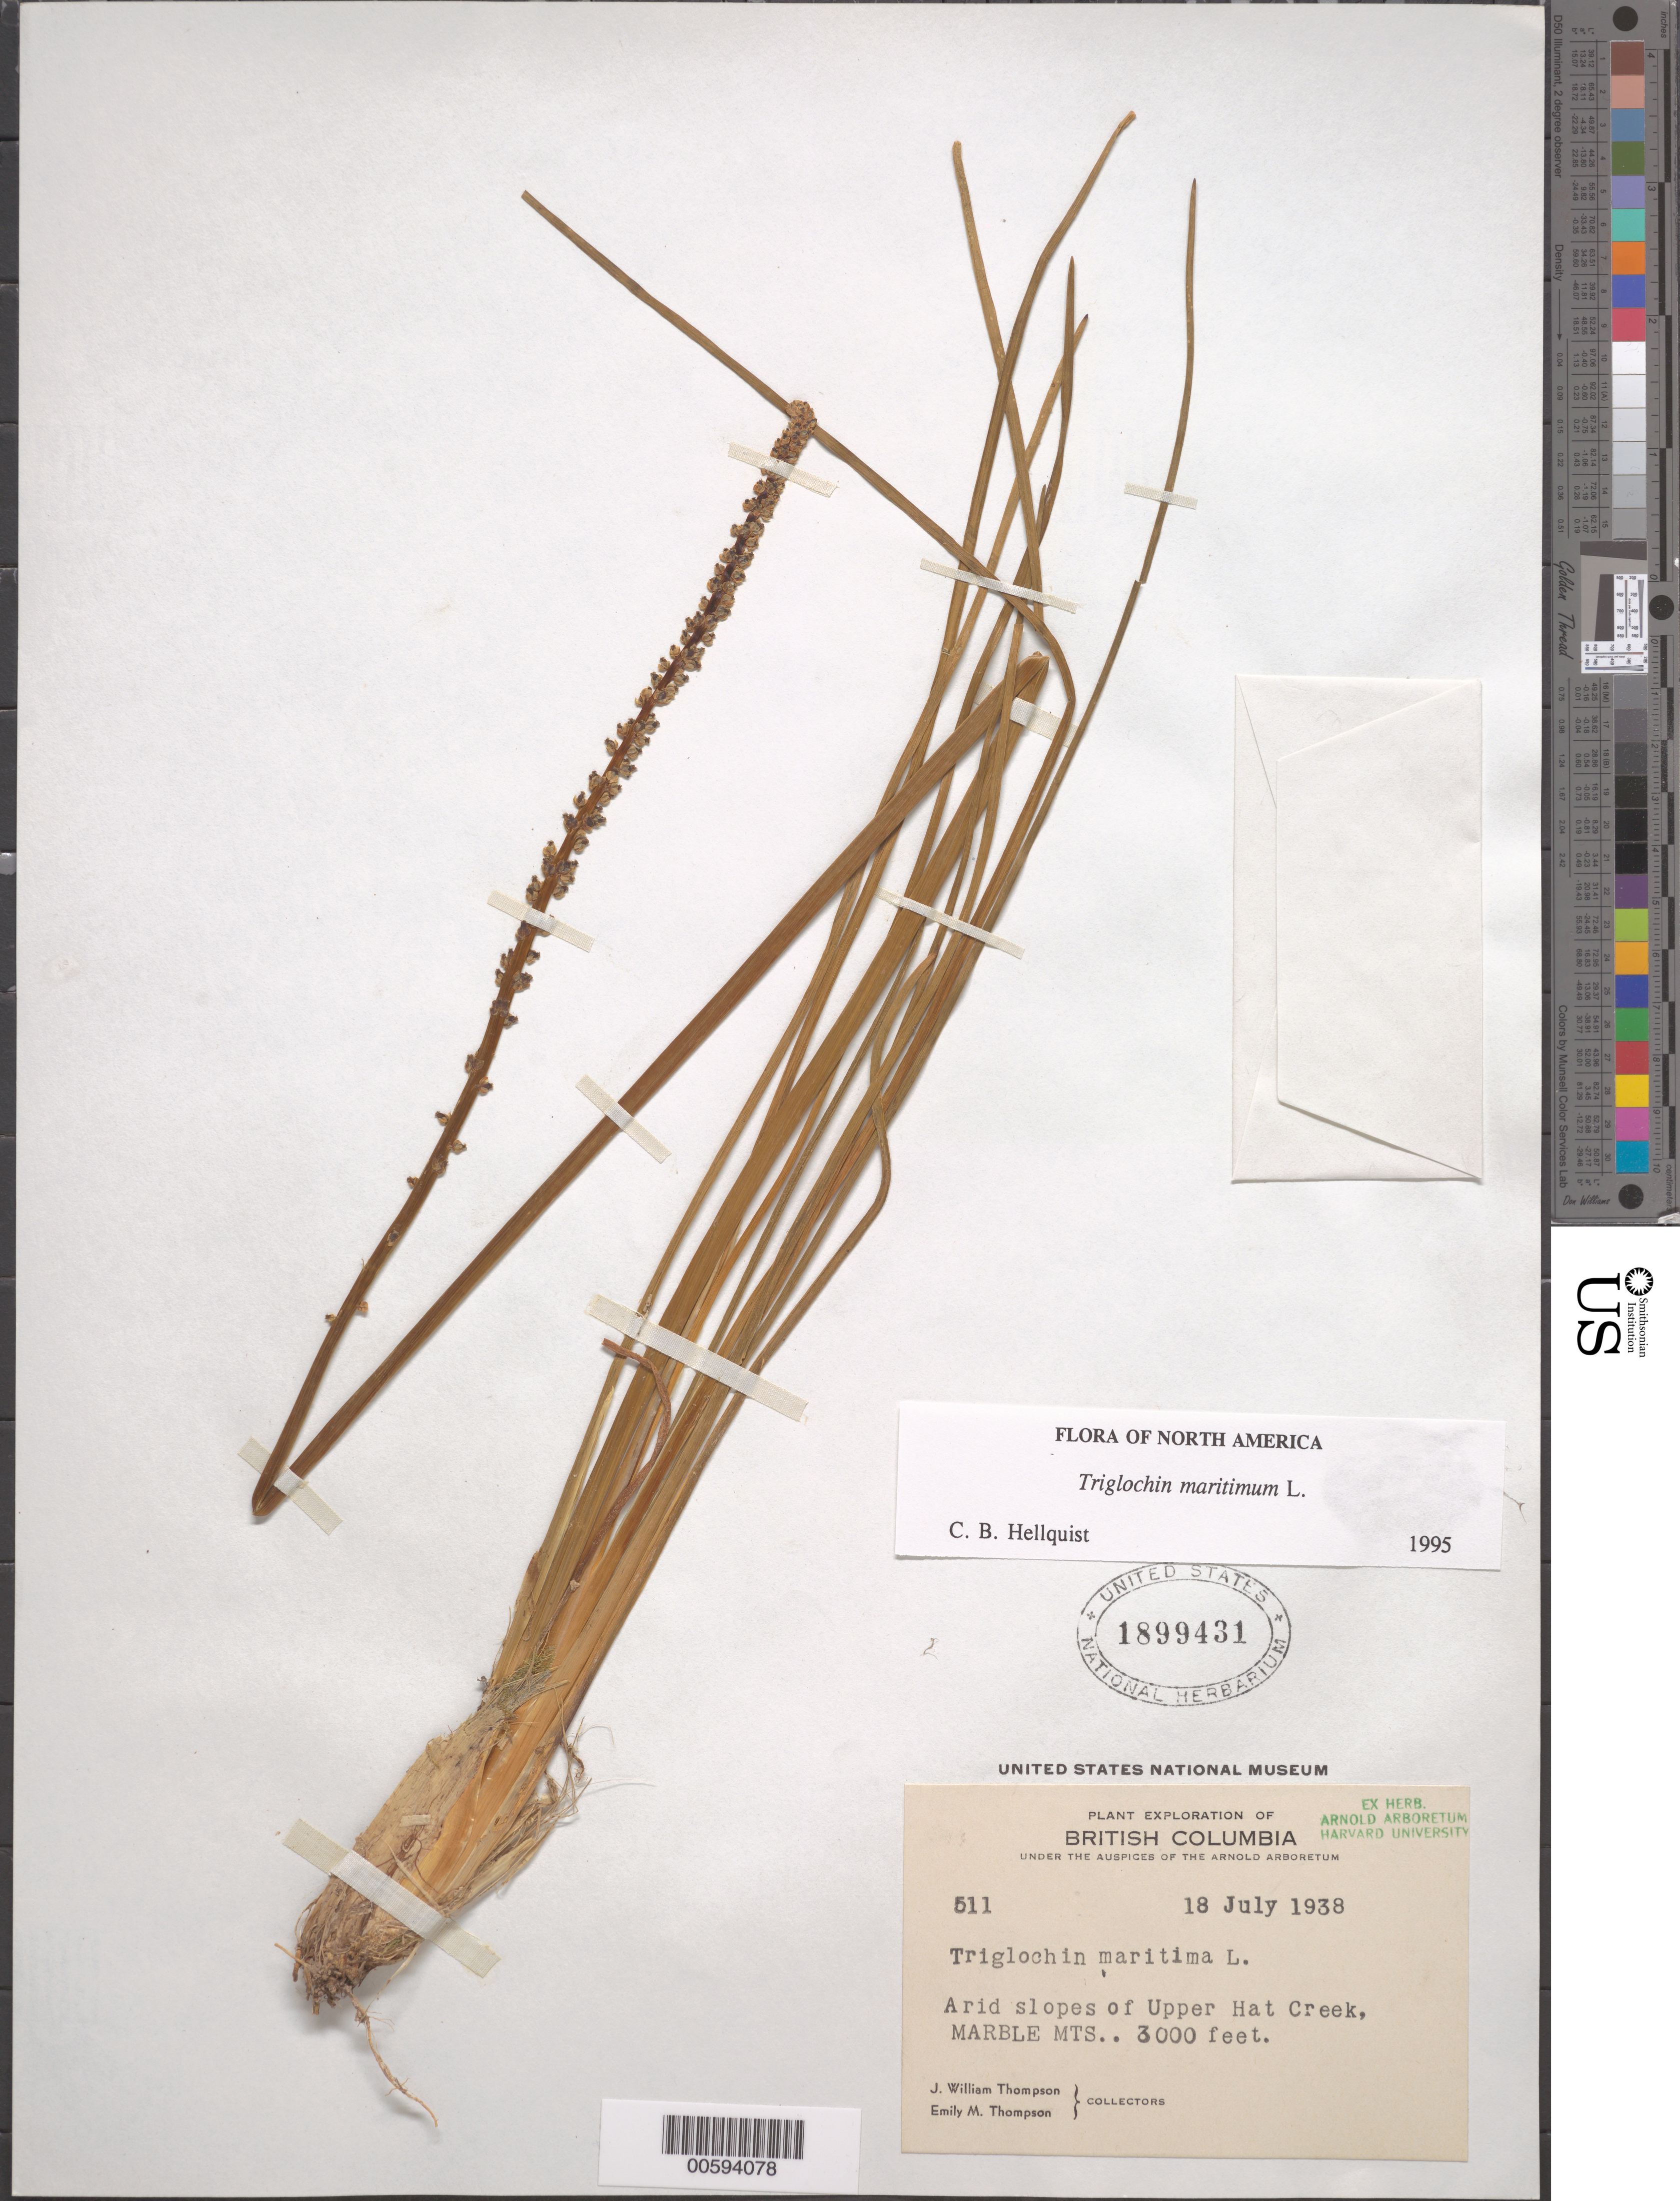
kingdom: Plantae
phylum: Tracheophyta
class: Liliopsida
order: Alismatales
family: Juncaginaceae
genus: Triglochin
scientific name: Triglochin maritima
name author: L.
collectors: J. W. Thompson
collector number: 511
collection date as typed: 18 Jul 1938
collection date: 1938-07-18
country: Canada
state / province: British Columbia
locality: Upper Hat Creek, Marble Mts.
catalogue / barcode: US 1899431